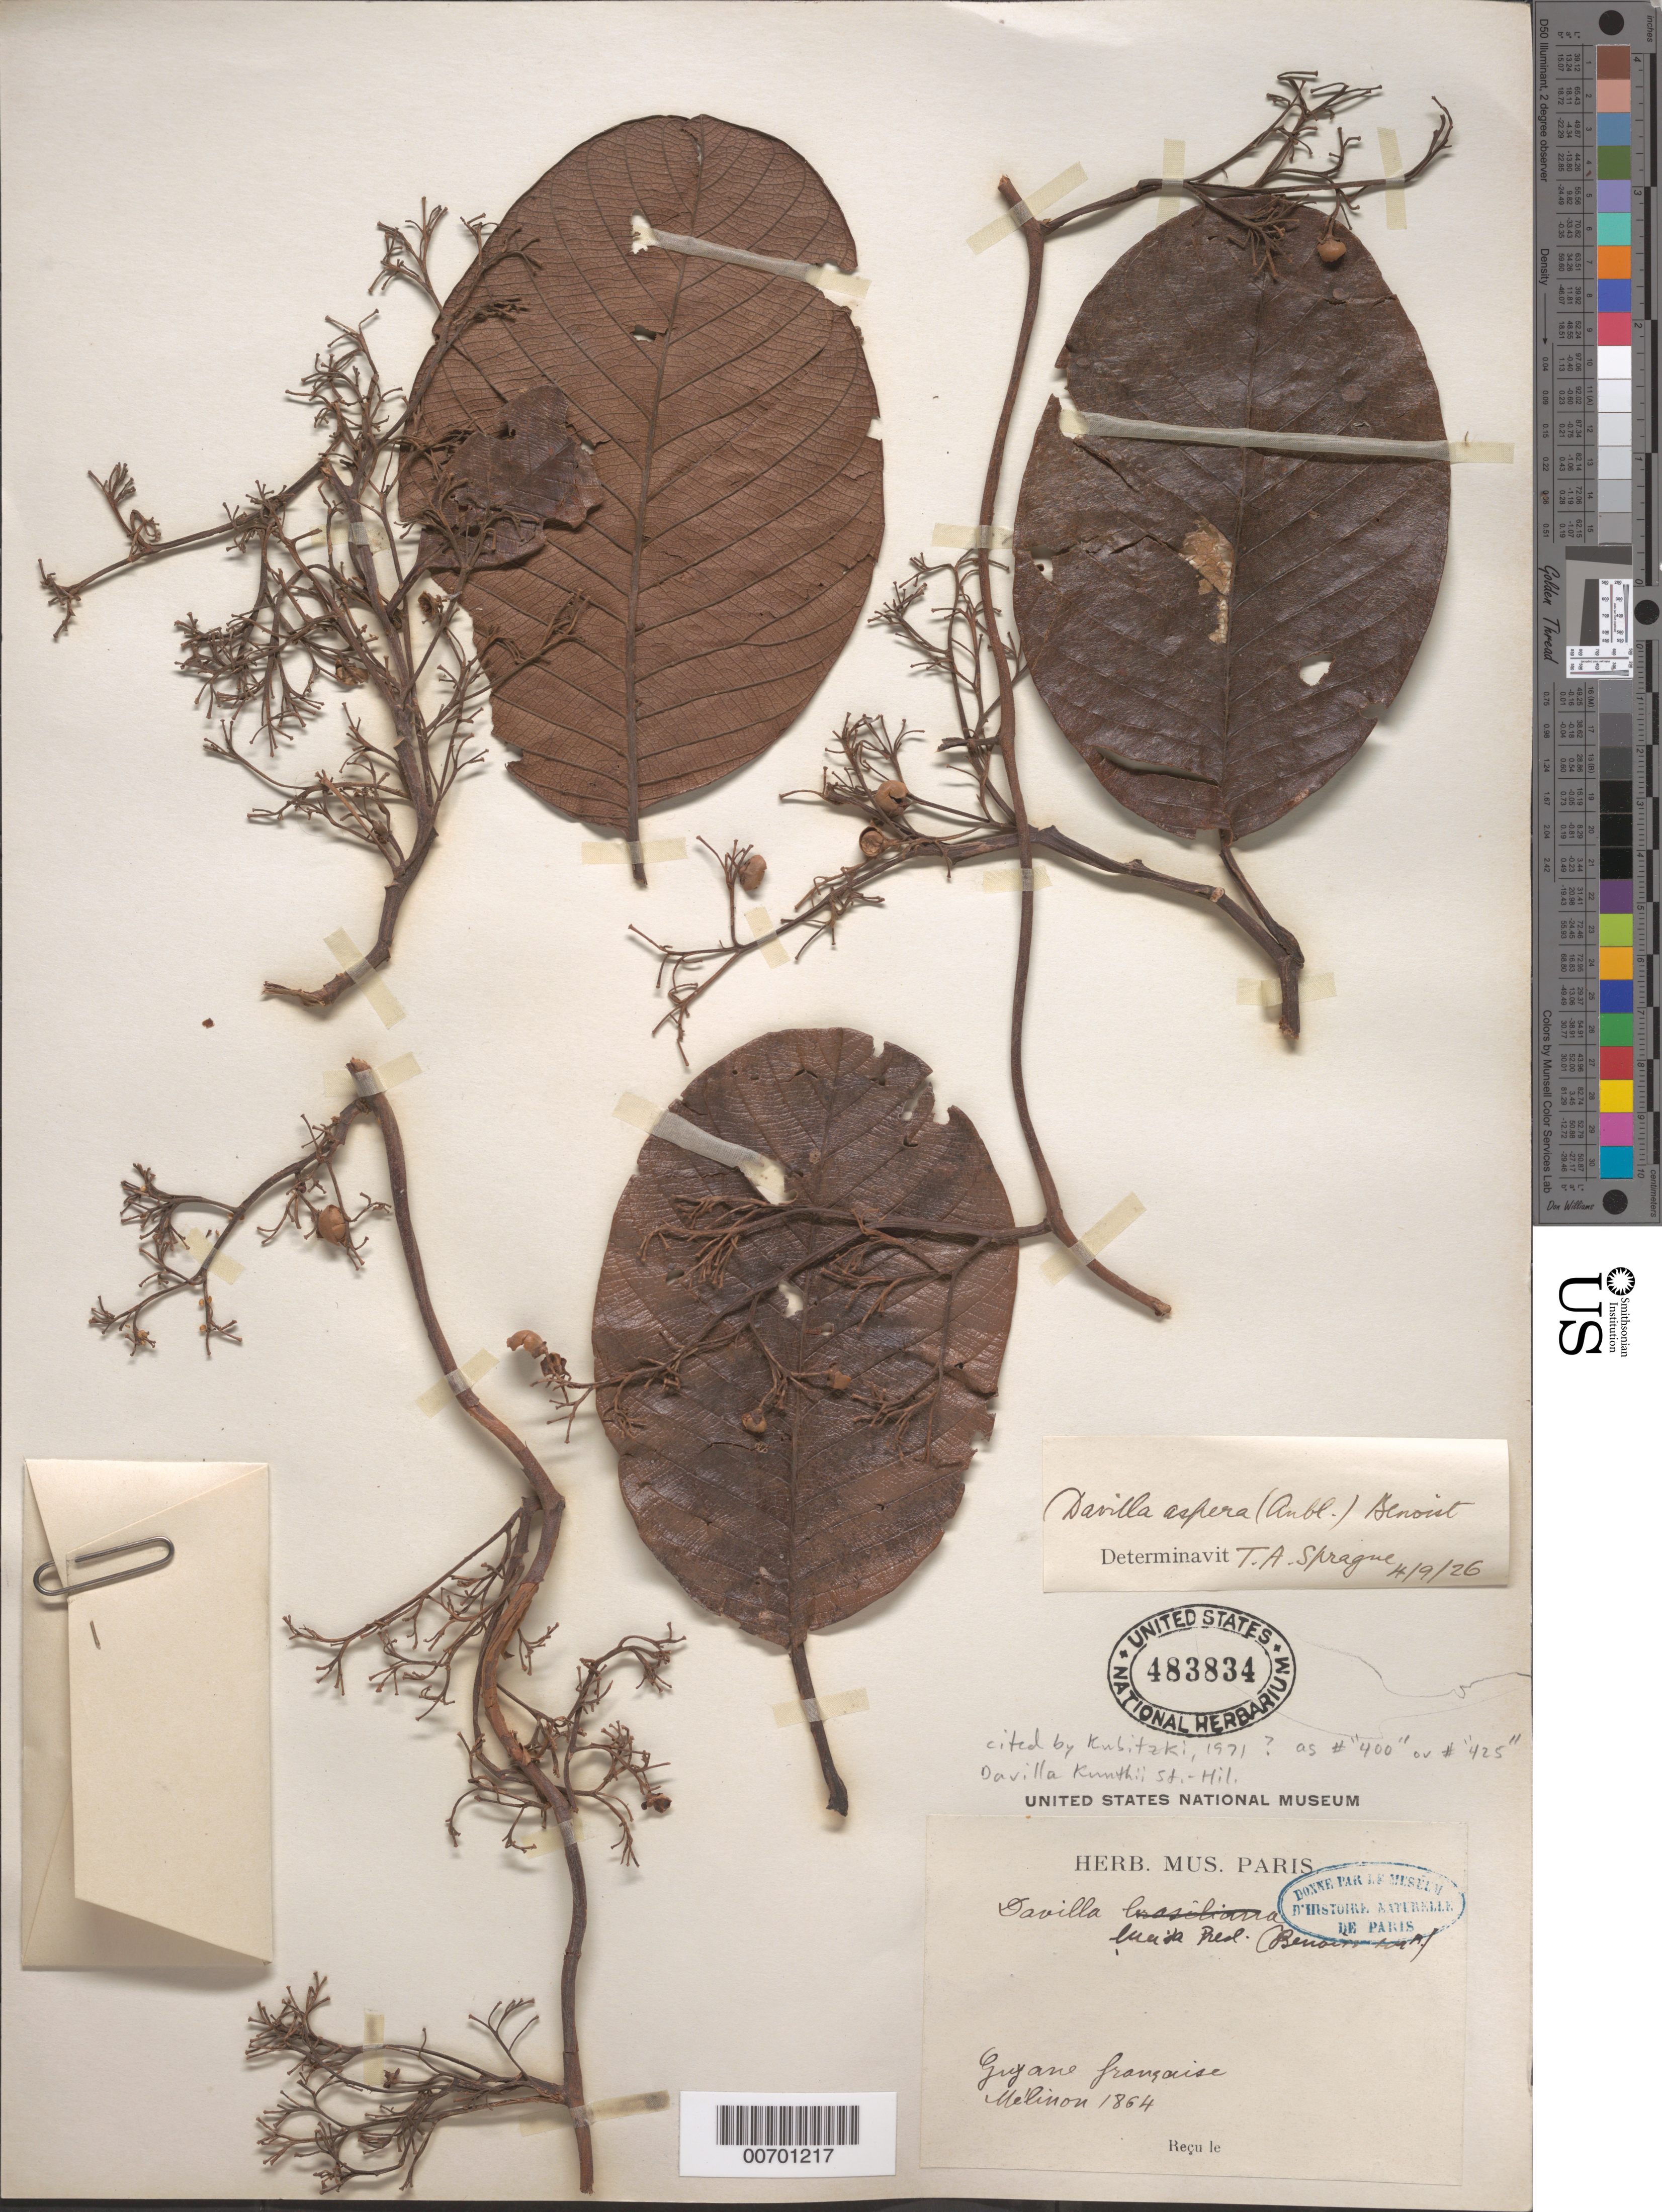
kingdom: Plantae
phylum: Tracheophyta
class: Magnoliopsida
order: Dilleniales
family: Dilleniaceae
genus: Davilla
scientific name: Davilla kunthii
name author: A. St.-Hil.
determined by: Kubitzki, Klaus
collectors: E. Mélinon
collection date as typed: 1864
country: French Guiana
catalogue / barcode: US 483834